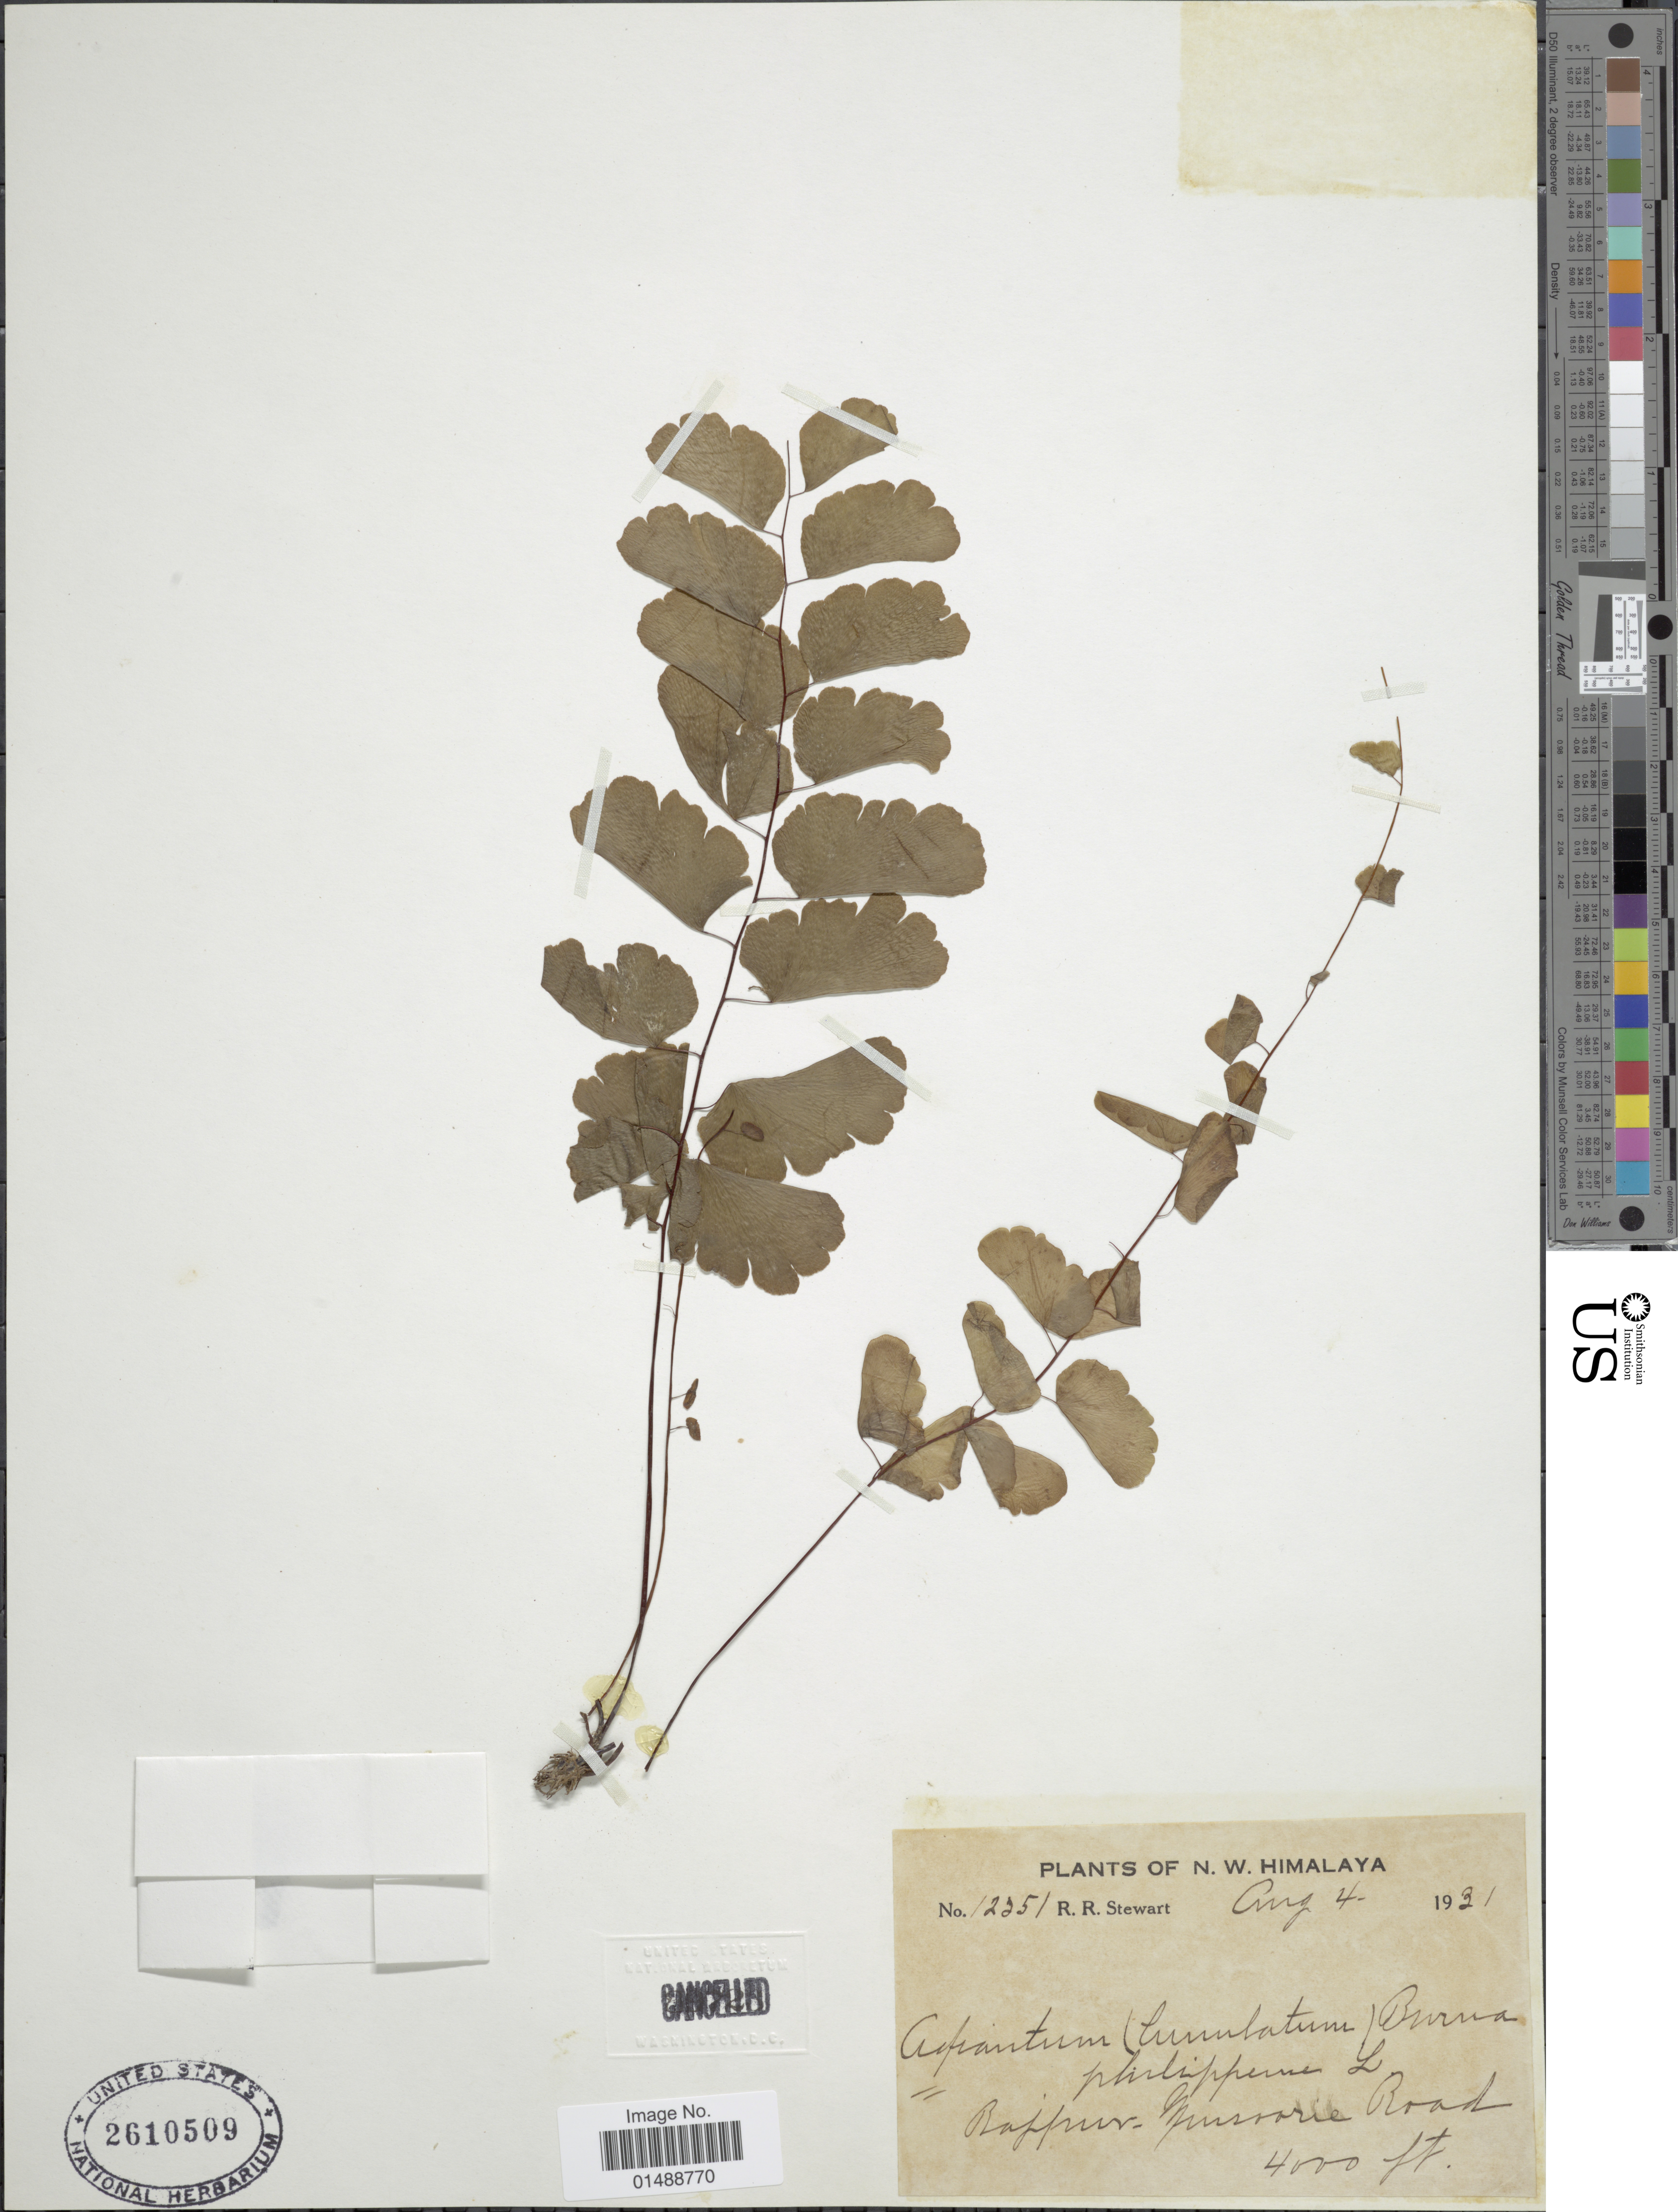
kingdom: Plantae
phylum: Tracheophyta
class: Polypodiopsida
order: Polypodiales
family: Pteridaceae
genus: Adiantum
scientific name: Adiantum philippense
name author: L.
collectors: R. R. Stewart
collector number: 225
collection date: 1931-08-04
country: India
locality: N. W. Himalaya, Rajpur Mussorie Road.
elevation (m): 1219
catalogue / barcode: US 2610509